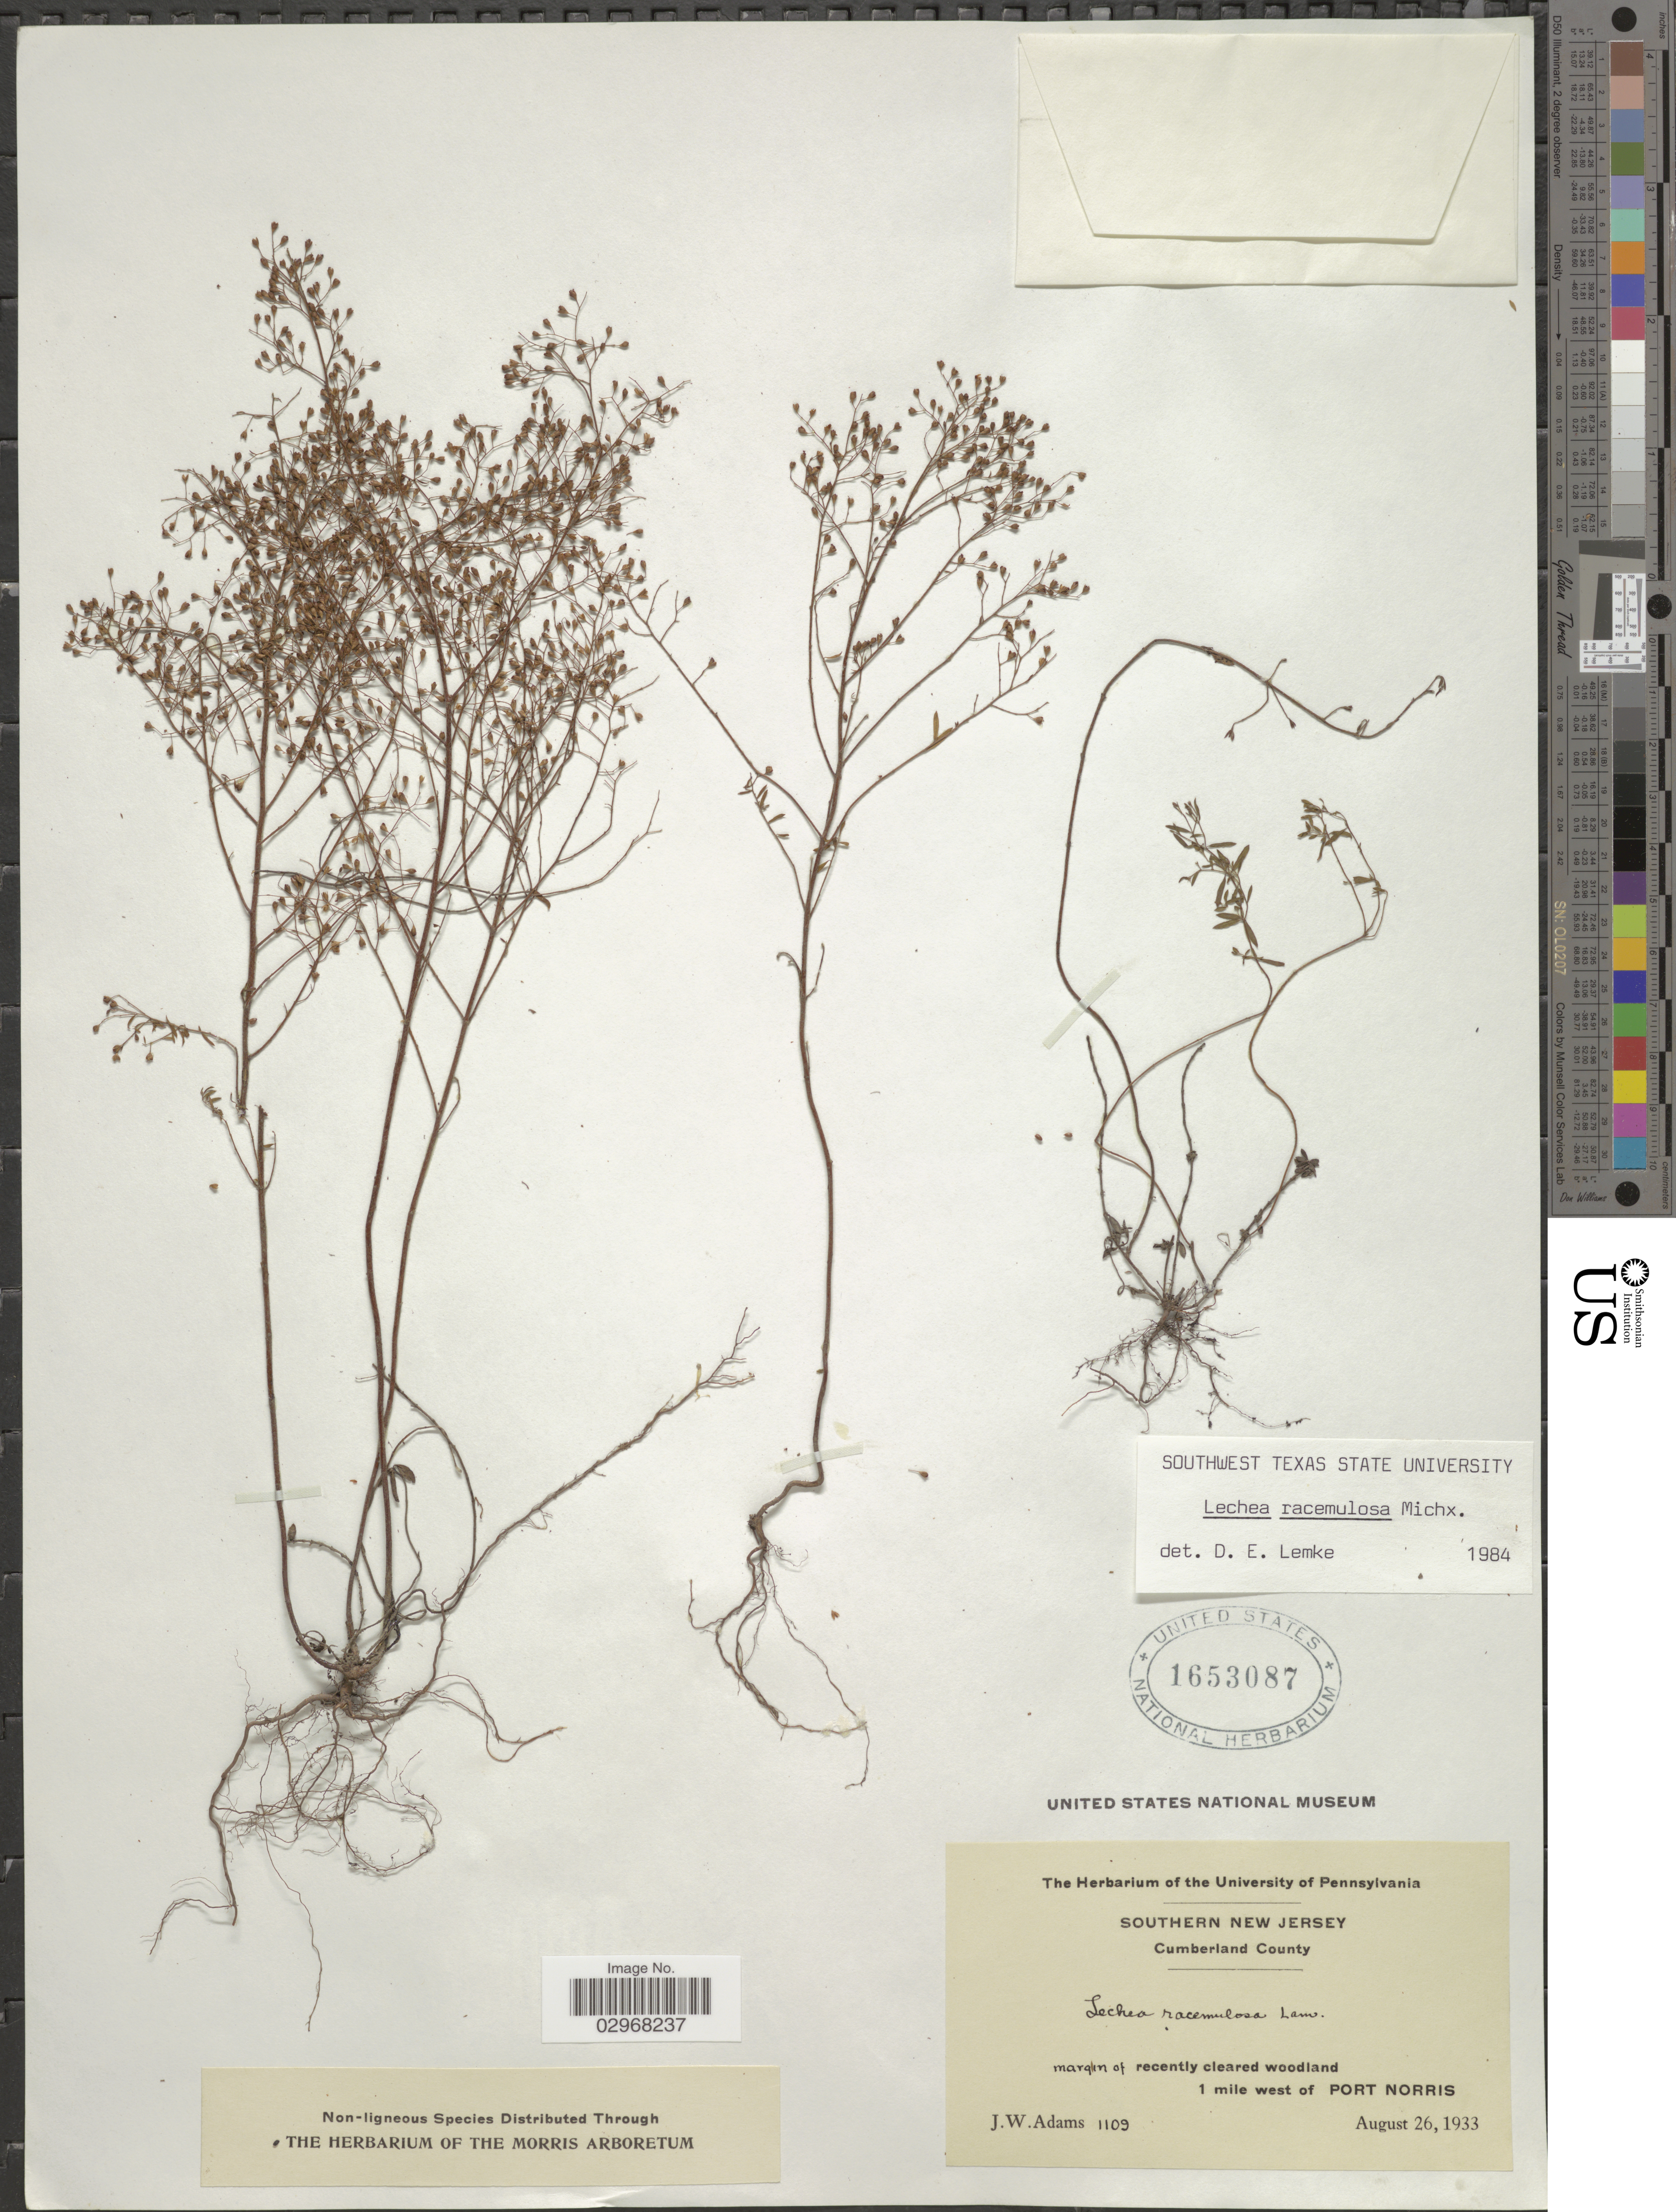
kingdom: Plantae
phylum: Tracheophyta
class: Magnoliopsida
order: Malvales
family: Cistaceae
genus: Lechea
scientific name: Lechea racemulosa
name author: Michx.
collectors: J. Adams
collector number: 1109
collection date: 1933-08-26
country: United States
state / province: New Jersey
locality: Southern New Jersey. Cumberland County. 1 mile west of Port Norris.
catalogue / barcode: US 1653087